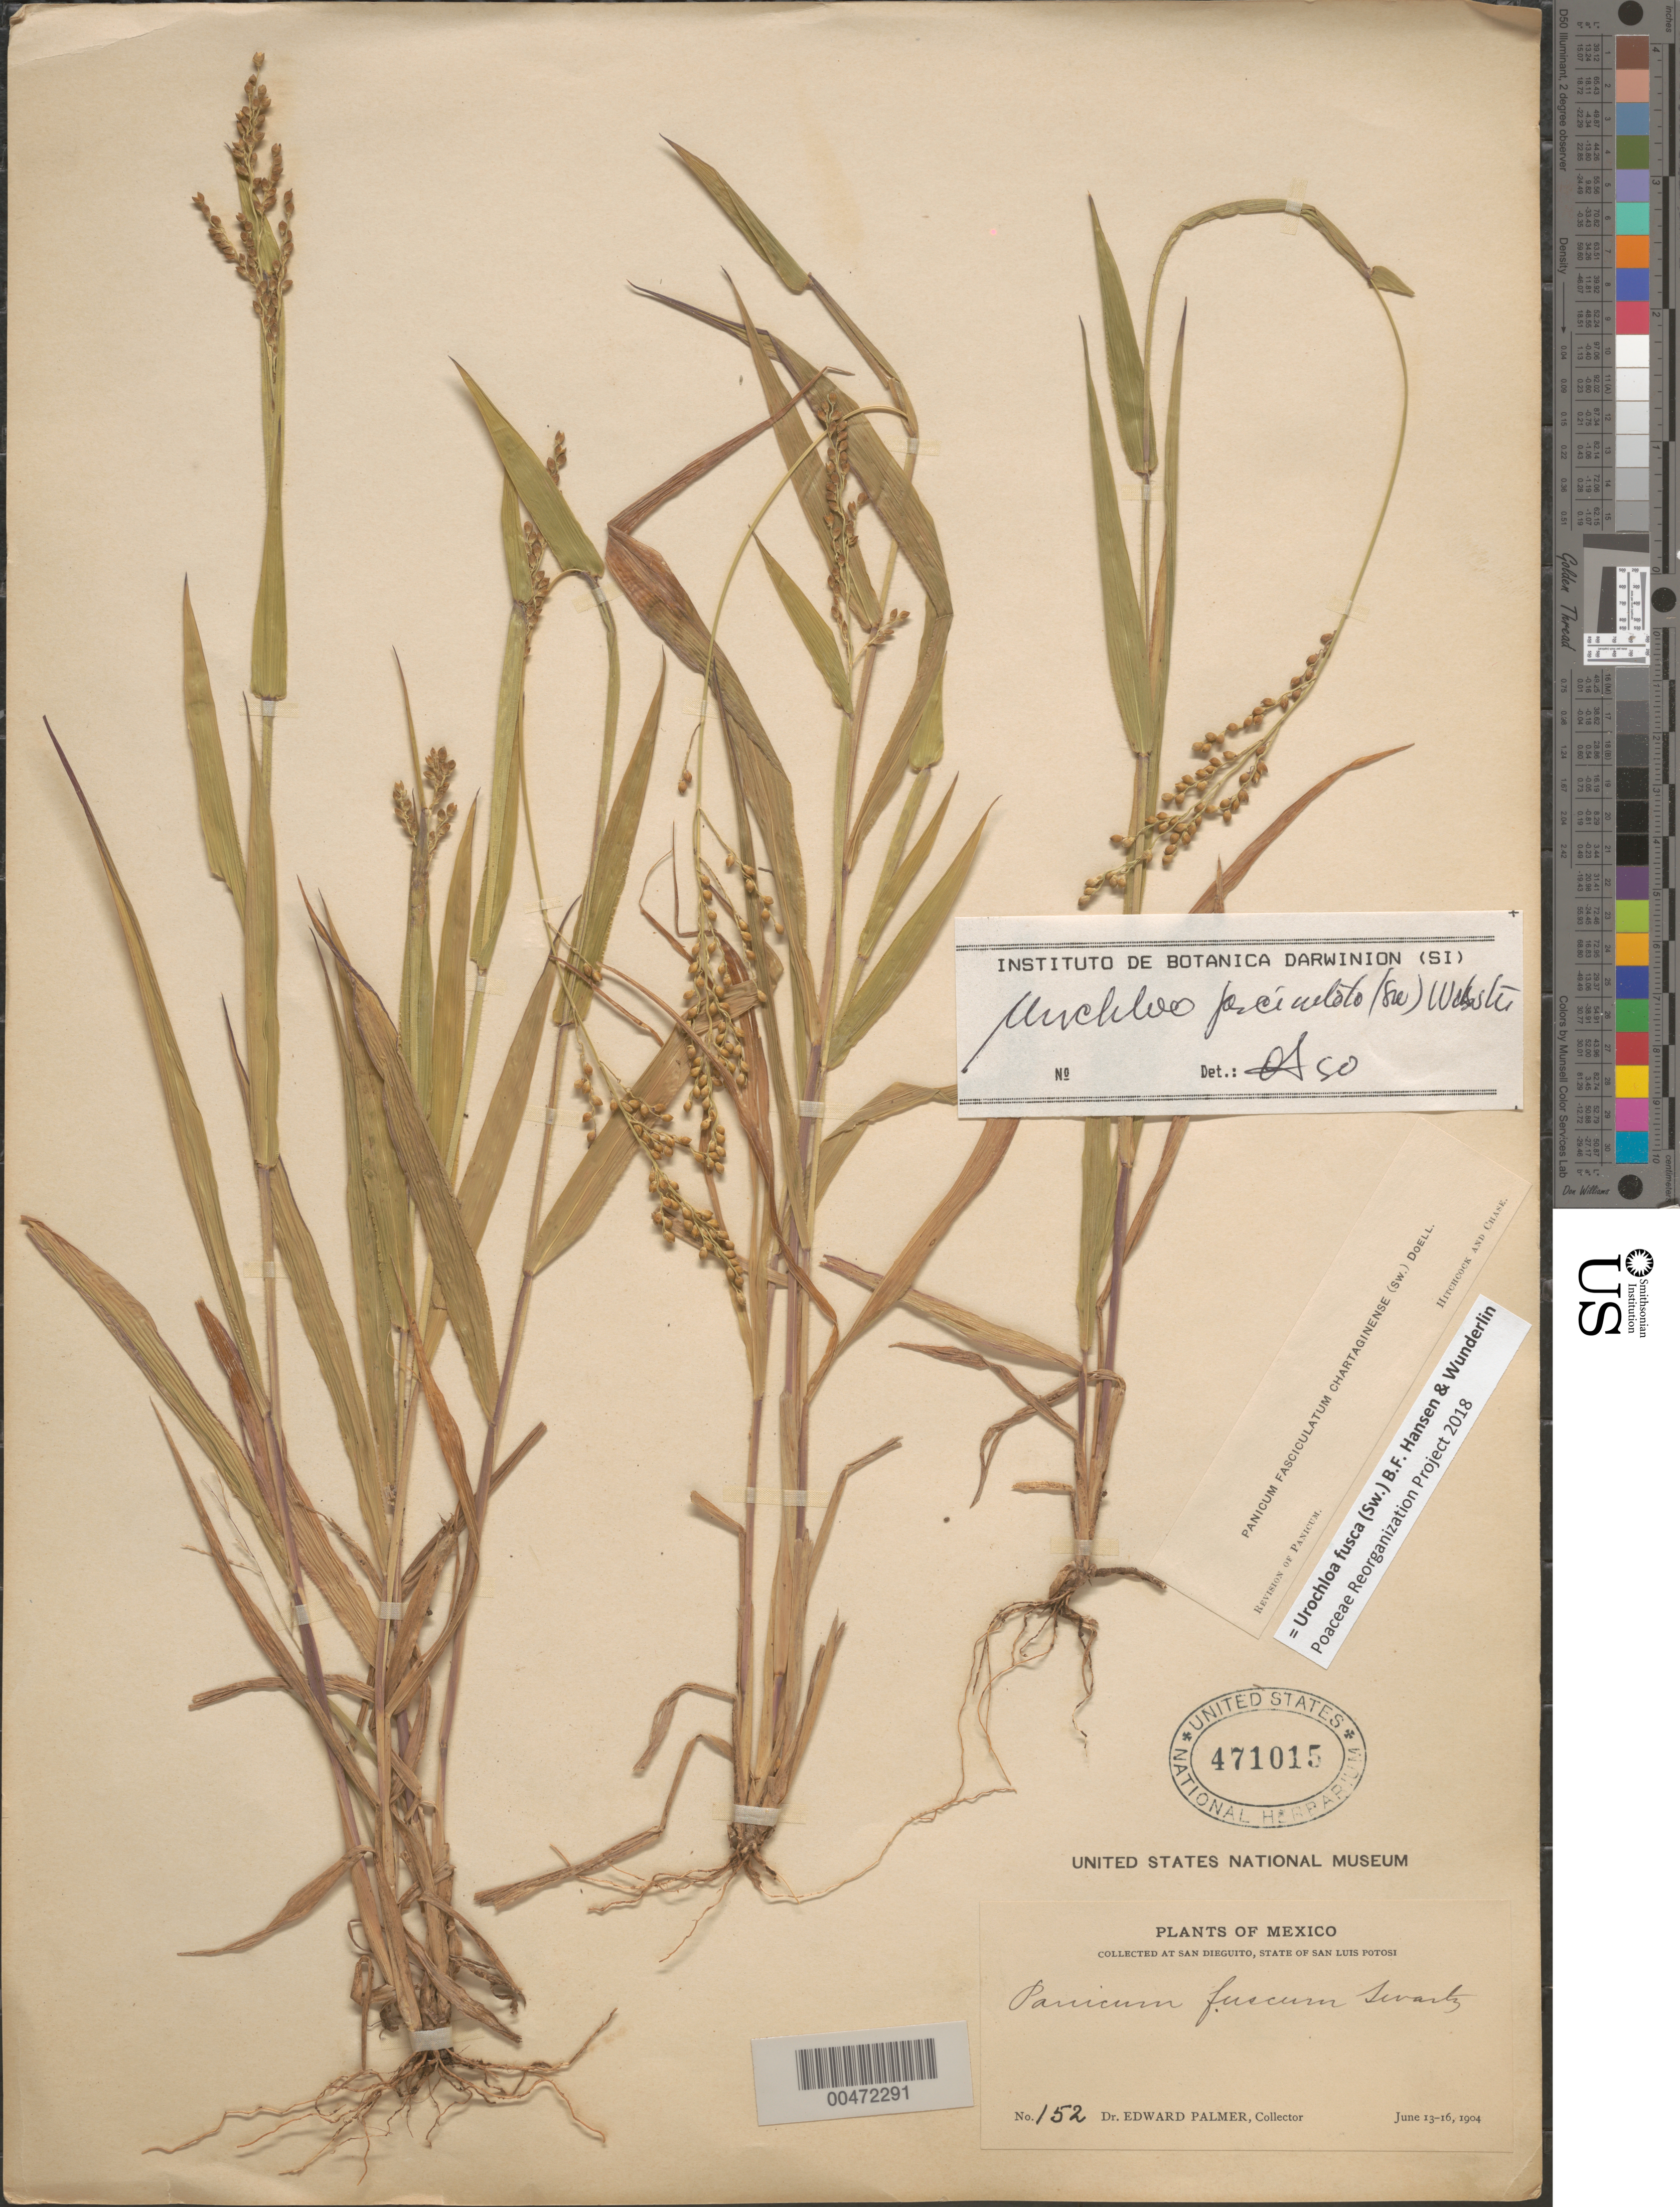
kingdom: Plantae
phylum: Tracheophyta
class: Liliopsida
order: Poales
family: Poaceae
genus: Urochloa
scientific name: Urochloa fusca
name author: (Sw.) B.F. Hansen & Wunderlin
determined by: Poaceae Reorganization Project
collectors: E. Palmer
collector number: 152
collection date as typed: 13 Jun 1904 to 15 Jun 1904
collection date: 1904-06-13/1904-06-15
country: Mexico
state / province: San Luis Potosi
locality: San Dieguito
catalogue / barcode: US 471015